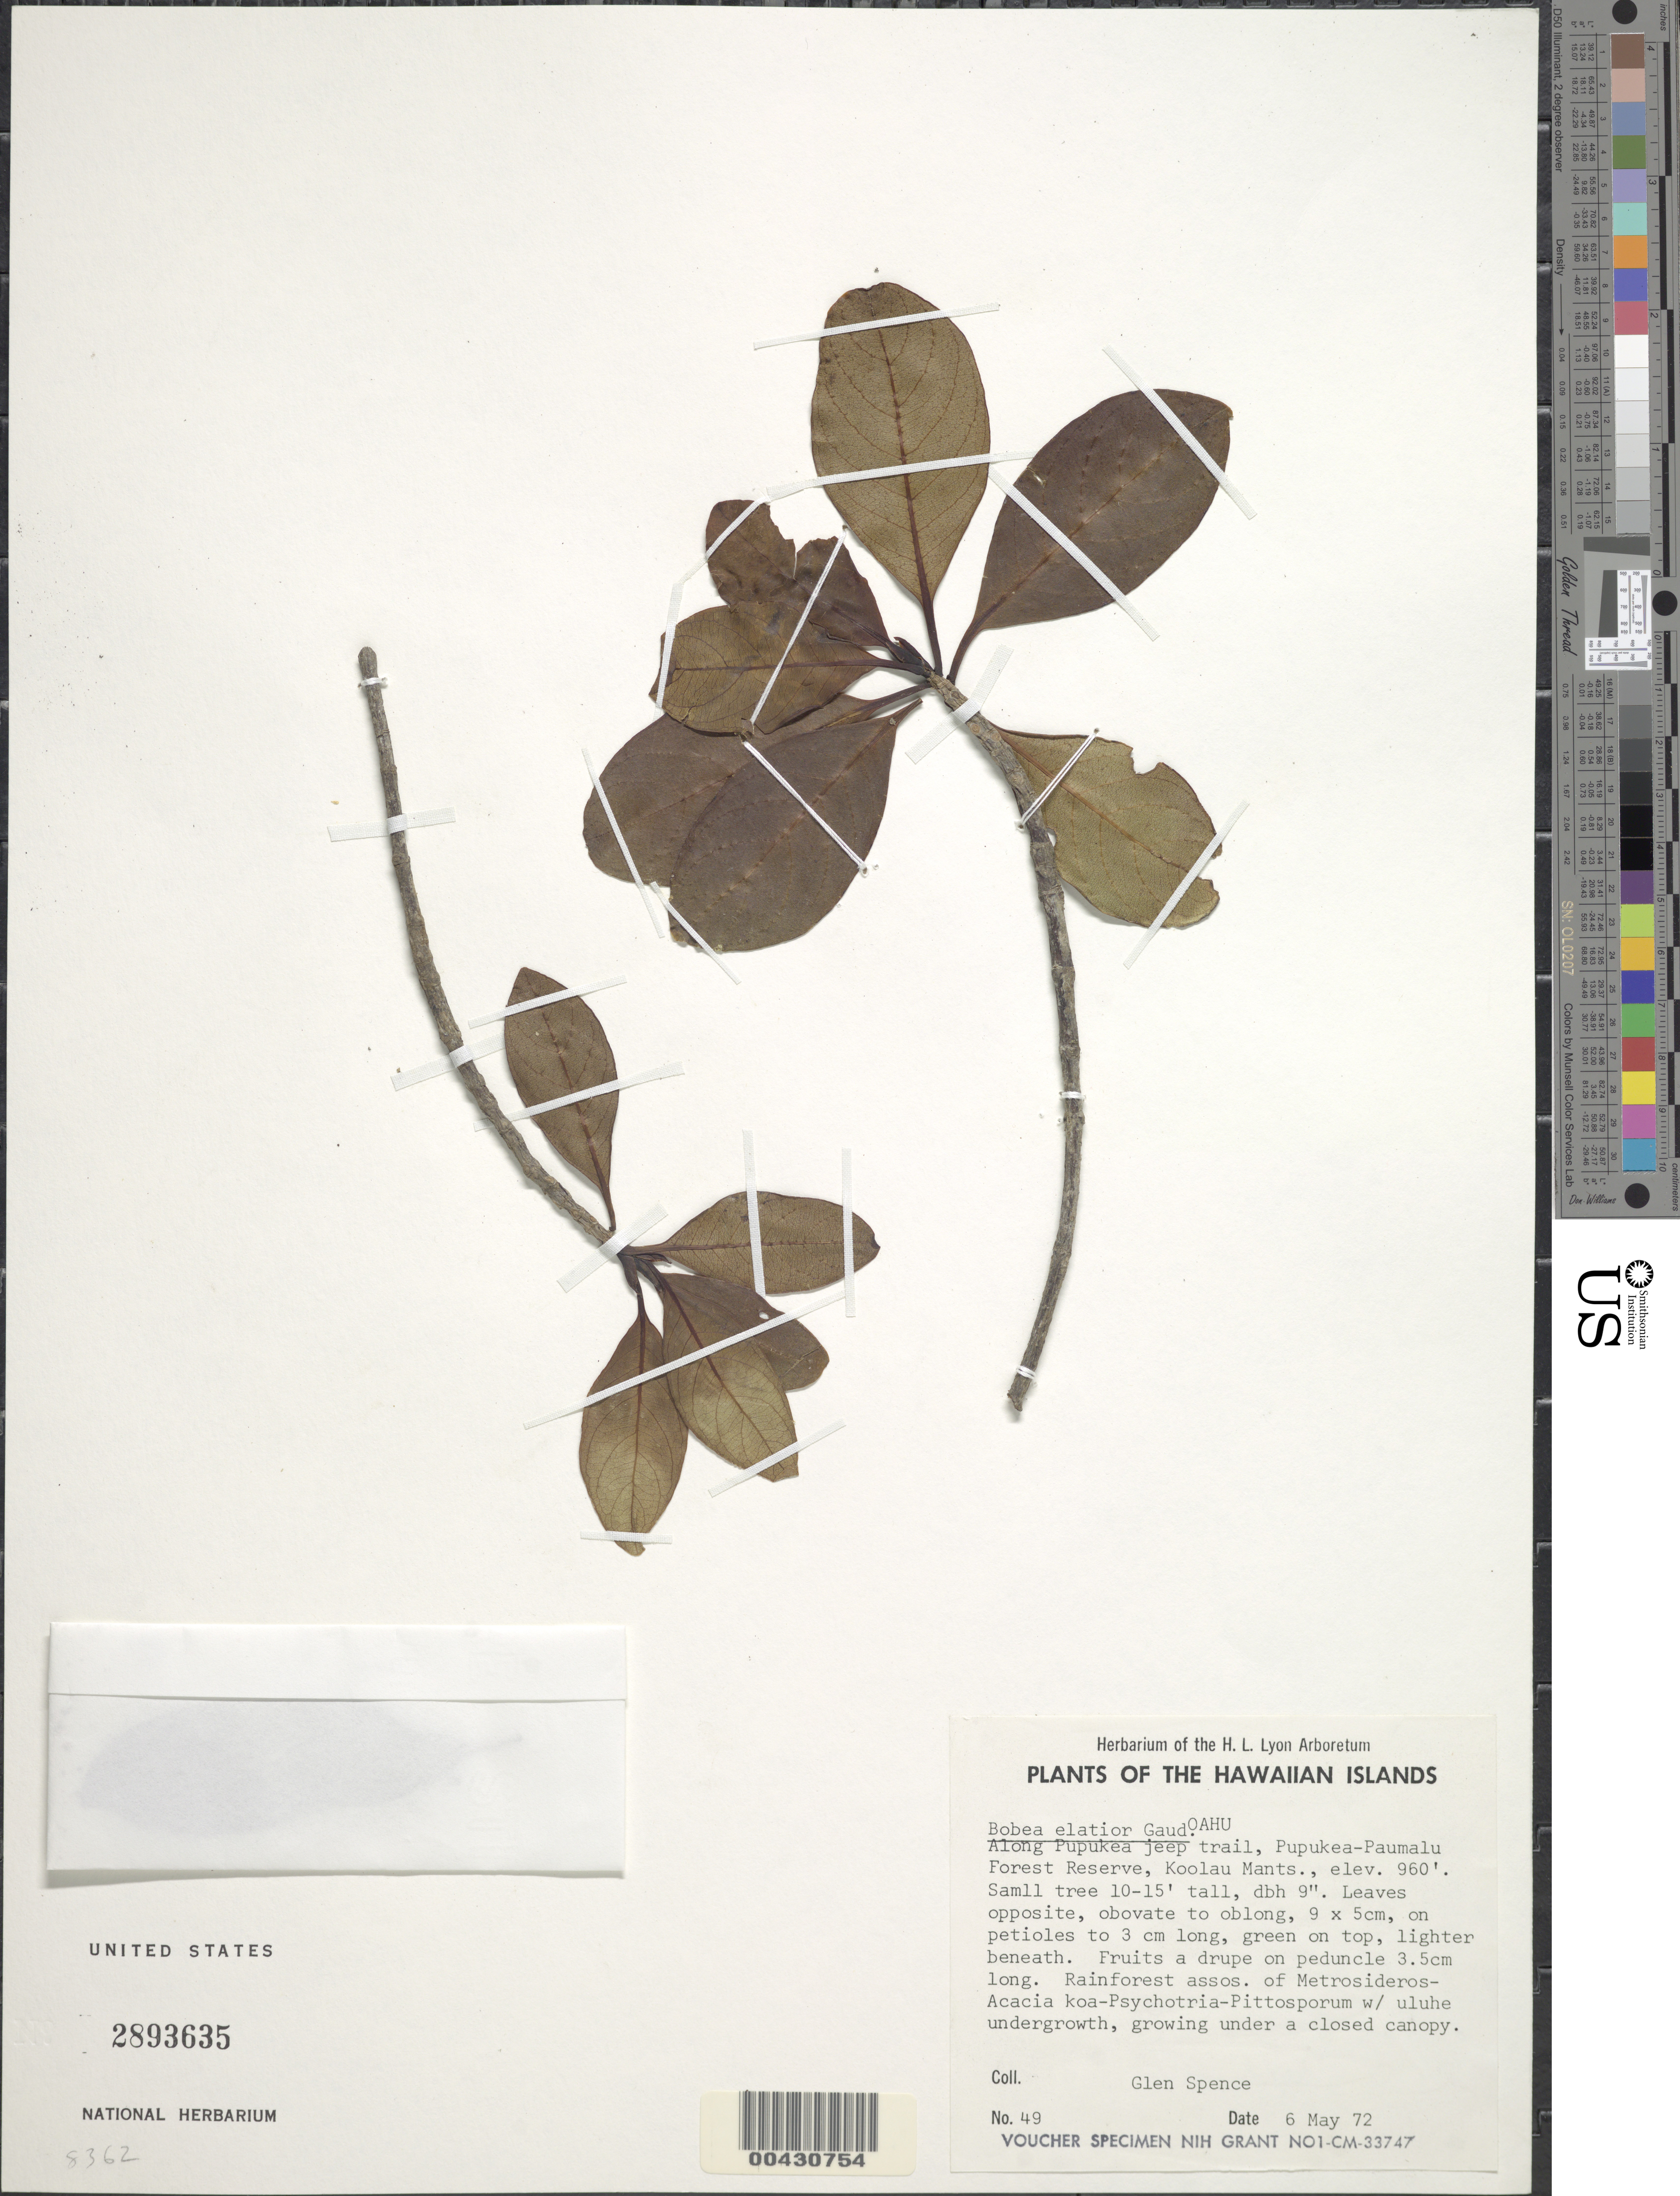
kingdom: Plantae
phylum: Tracheophyta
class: Magnoliopsida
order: Gentianales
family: Rubiaceae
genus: Bobea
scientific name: Bobea elatior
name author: Gaudich.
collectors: G. Spence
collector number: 49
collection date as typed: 6 May 1972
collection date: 1972-05-06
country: United States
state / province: Hawaii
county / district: Honolulu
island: Oahu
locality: Along Pupukea jeep trail, Pupukea-Paumalu Forest Reserve, Koolau Mts.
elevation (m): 293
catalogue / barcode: US 2893635